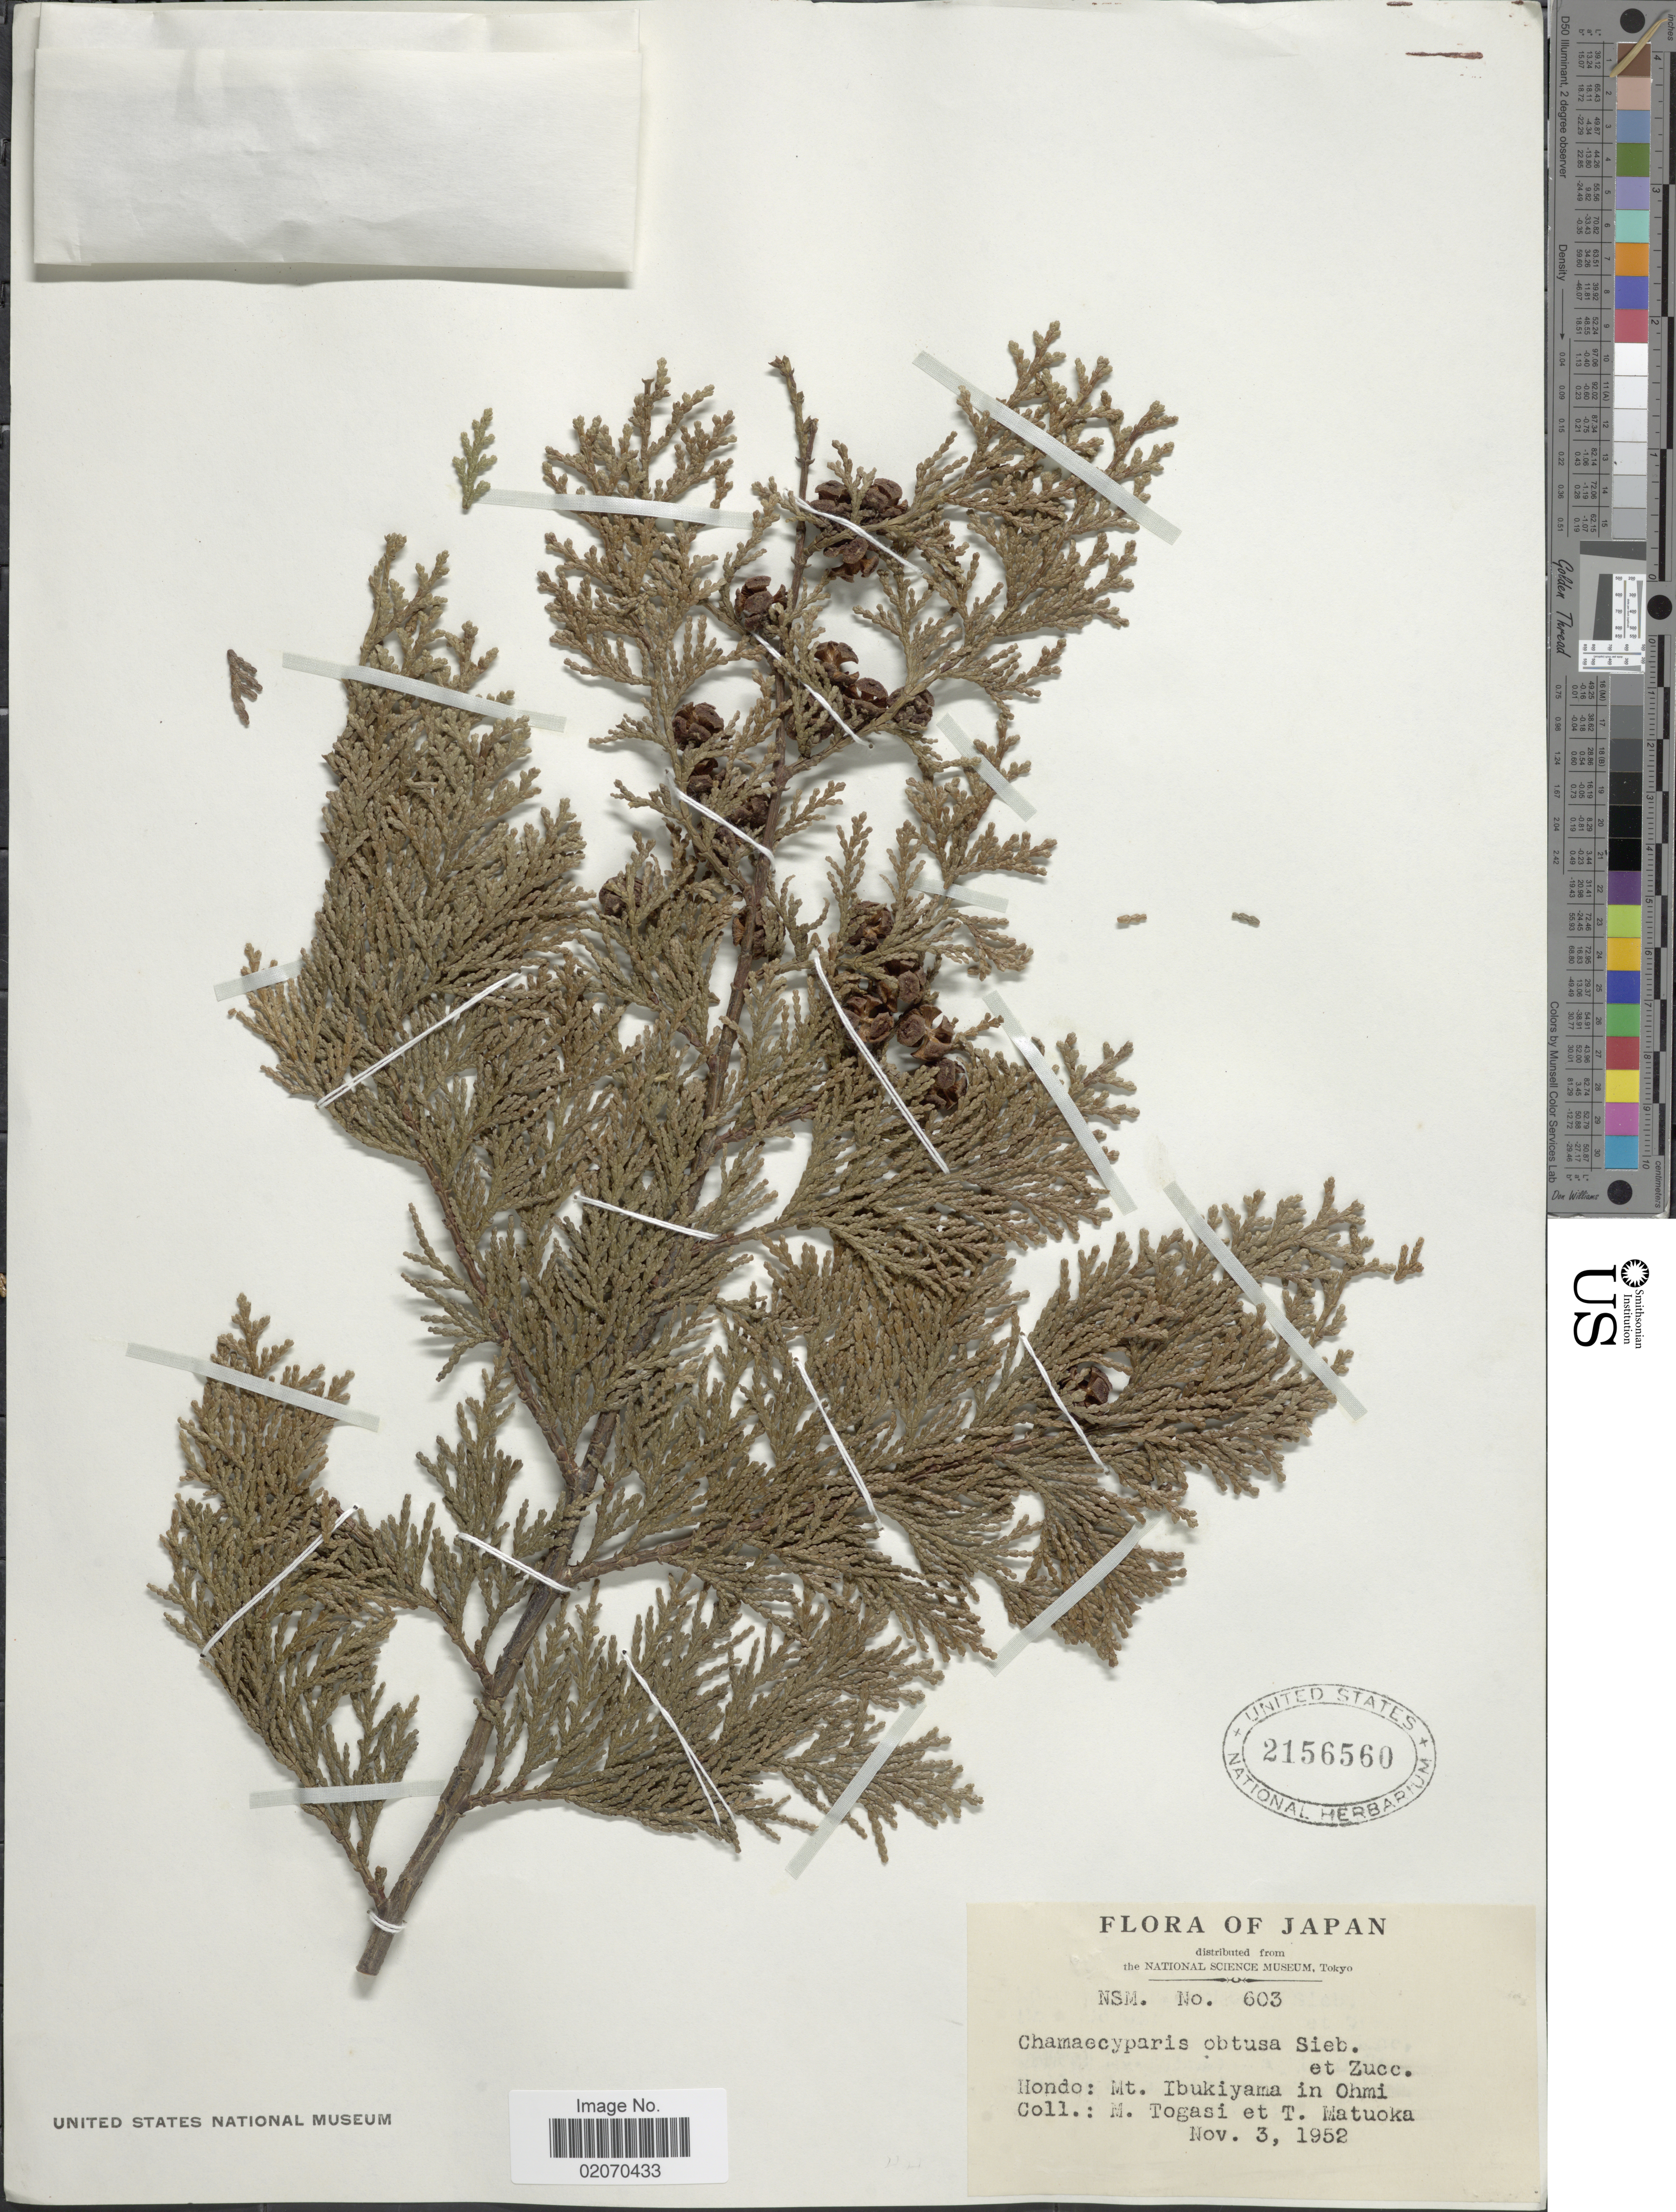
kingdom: Plantae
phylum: Tracheophyta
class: Pinopsida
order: Pinales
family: Cupressaceae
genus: Chamaecyparis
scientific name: Chamaecyparis obtusa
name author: (Siebold & Zucc.) Endl.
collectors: M. Togasi & T. Matuoka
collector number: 603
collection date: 1952-11-03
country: Japan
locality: Hondo: Mt. Ibukiyama in Ohmi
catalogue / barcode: US 2156560